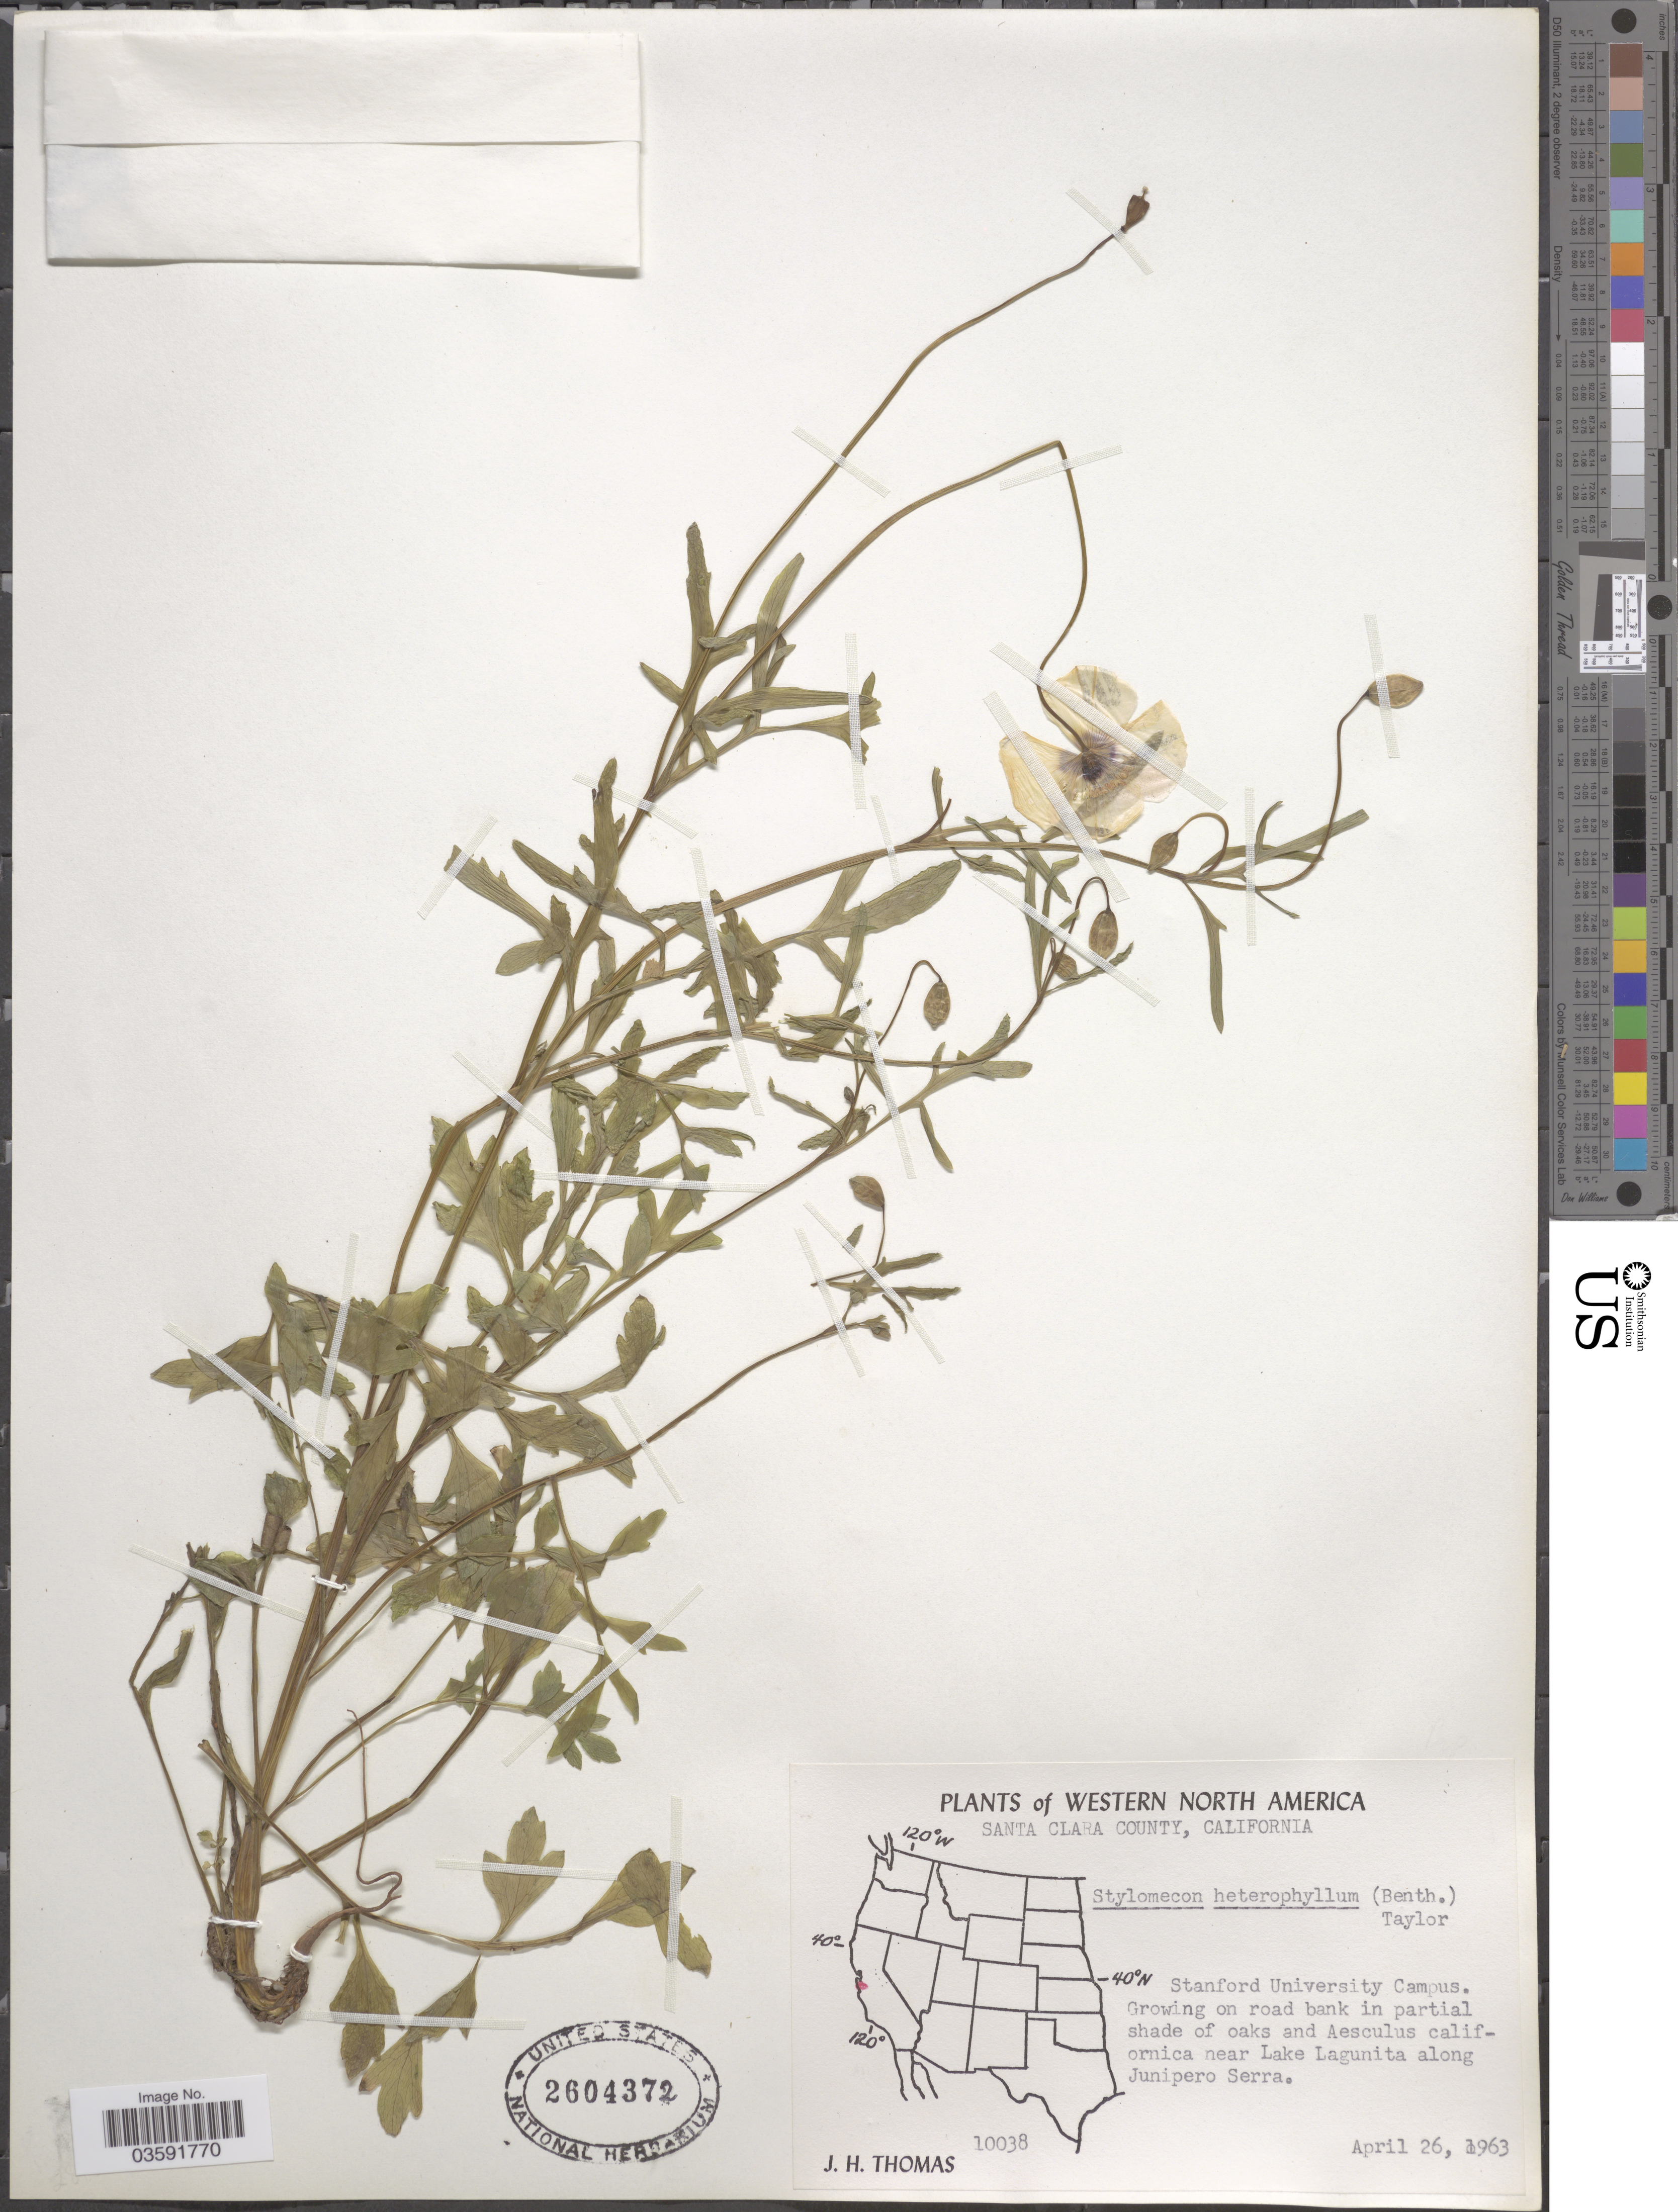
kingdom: Plantae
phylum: Tracheophyta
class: Magnoliopsida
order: Ranunculales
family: Papaveraceae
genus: Papaver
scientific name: Papaver heterophyllum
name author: (Benth.) Greene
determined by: Strong, M. T., (US), Smithsonian Institution - National Museum of Natural History (UNITED STATES)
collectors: J. H. Thomas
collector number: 10038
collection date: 1963-04-26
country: United States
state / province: California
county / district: Santa Clara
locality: Western North America. Santa Clara County. Stanford University Campus. Near Lake Lagunita along Junipero Serra.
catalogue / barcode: US 2604372